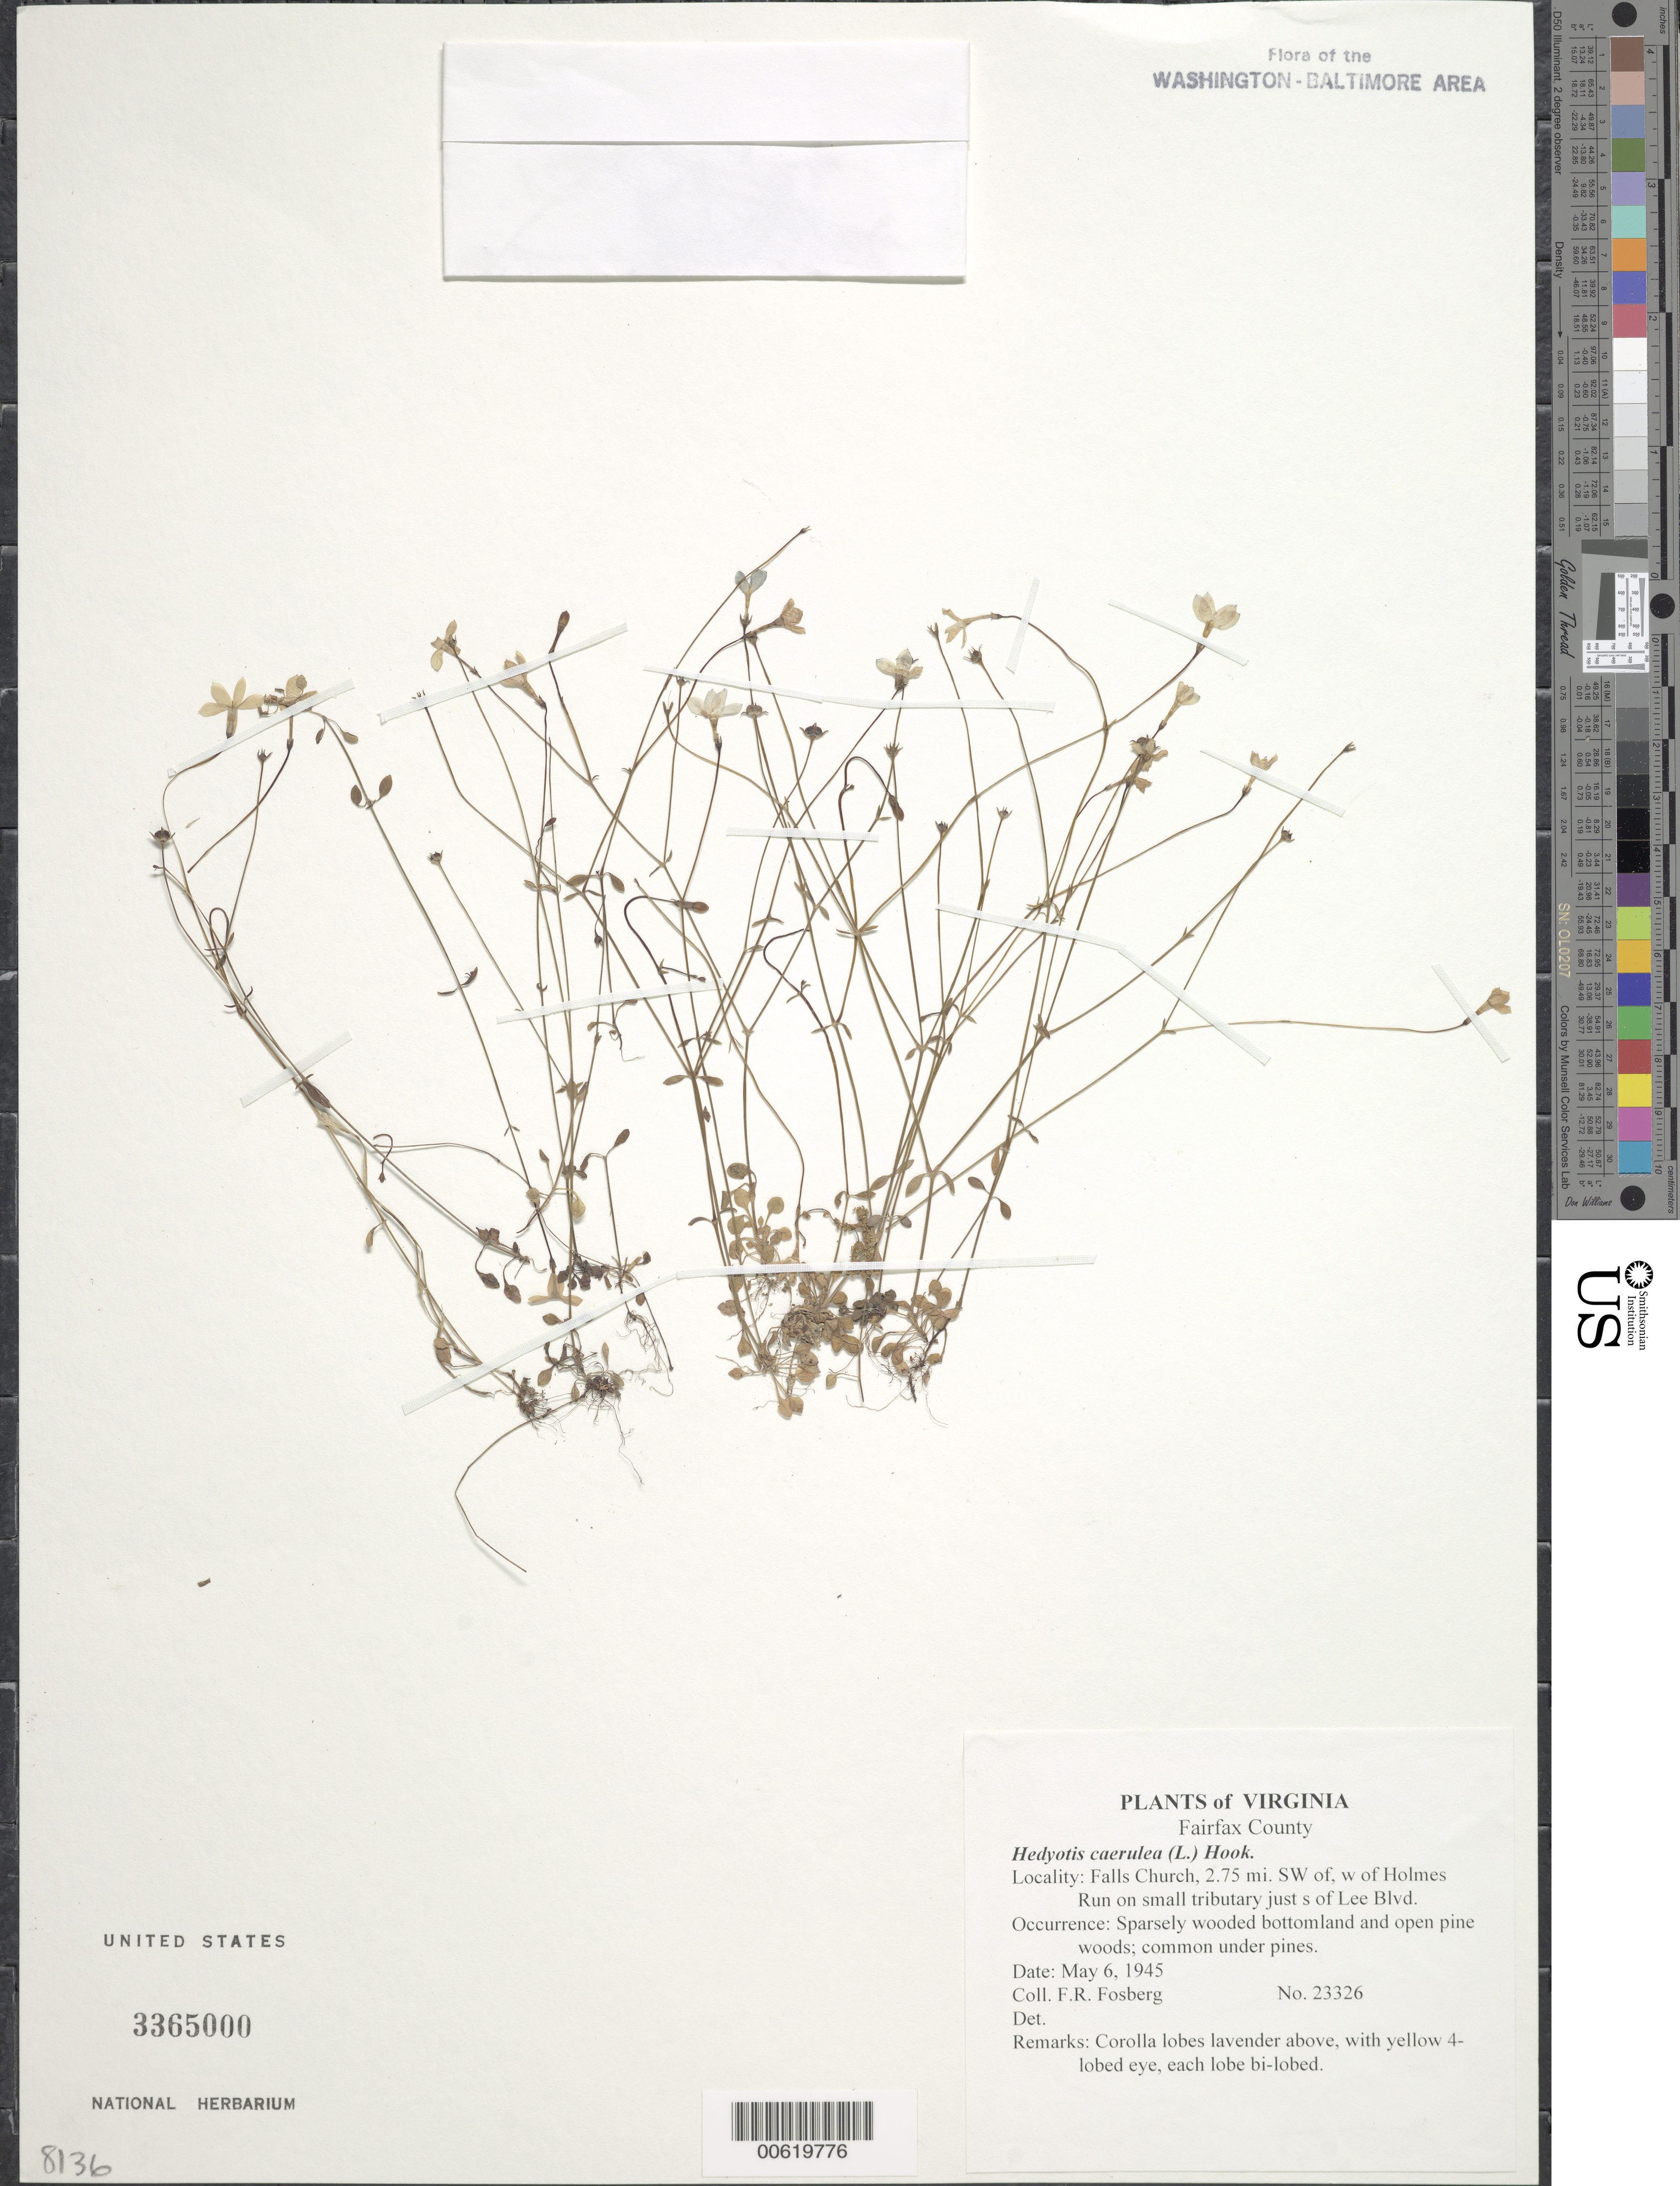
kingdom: Plantae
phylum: Tracheophyta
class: Magnoliopsida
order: Gentianales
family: Rubiaceae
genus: Houstonia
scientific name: Houstonia caerulea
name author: L.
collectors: F. R. Fosberg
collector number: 23326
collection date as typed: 06 May 1945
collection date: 1945-05-06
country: United States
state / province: Virginia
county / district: Fairfax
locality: Falls Church, 2.75 mi. SW of, W of Holmes Run on small tributary just S of Lee Blvd.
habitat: Sparsely wooded bottomland and open pine woods; common under pines.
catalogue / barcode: US 3365000